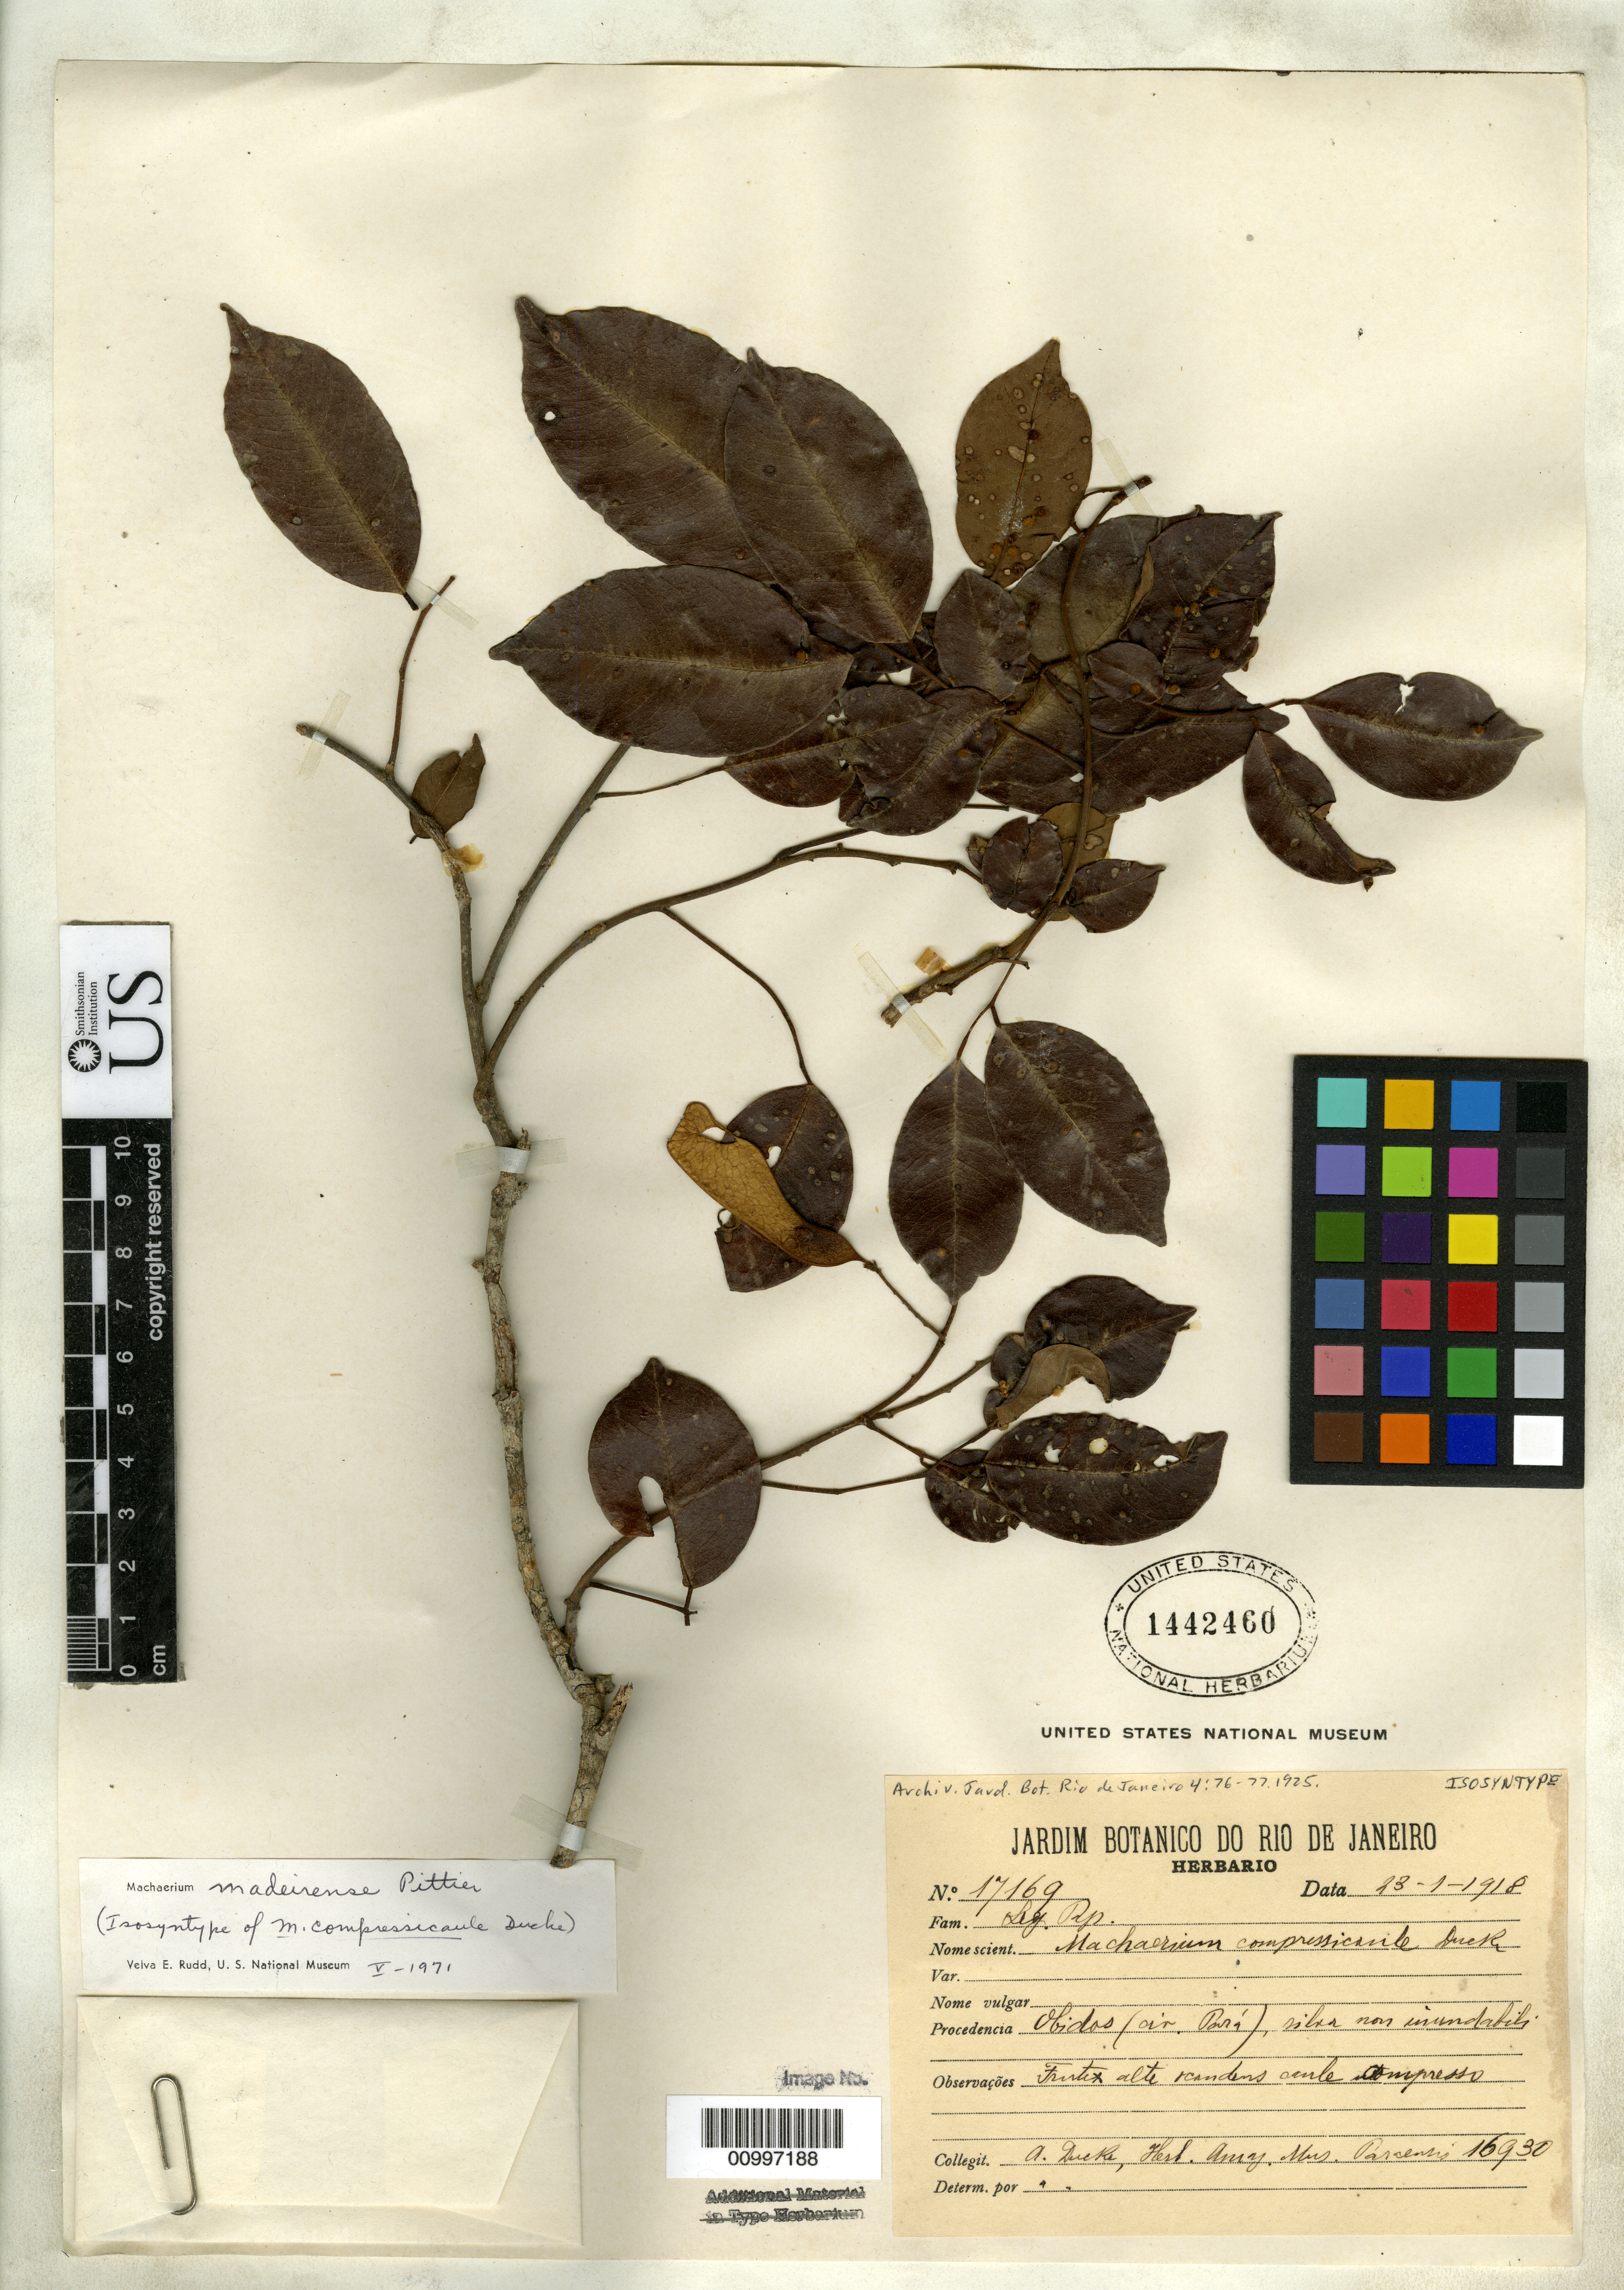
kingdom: Plantae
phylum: Tracheophyta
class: Magnoliopsida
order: Fabales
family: Fabaceae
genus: Machaerium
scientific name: Machaerium compressicaule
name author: Ducke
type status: Isosyntype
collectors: A. Ducke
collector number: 17169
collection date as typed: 13 Jan 1918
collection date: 1918-01-13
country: Brazil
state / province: Pará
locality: Óbidos.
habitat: Silva non inundabilis.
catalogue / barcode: US 1442460